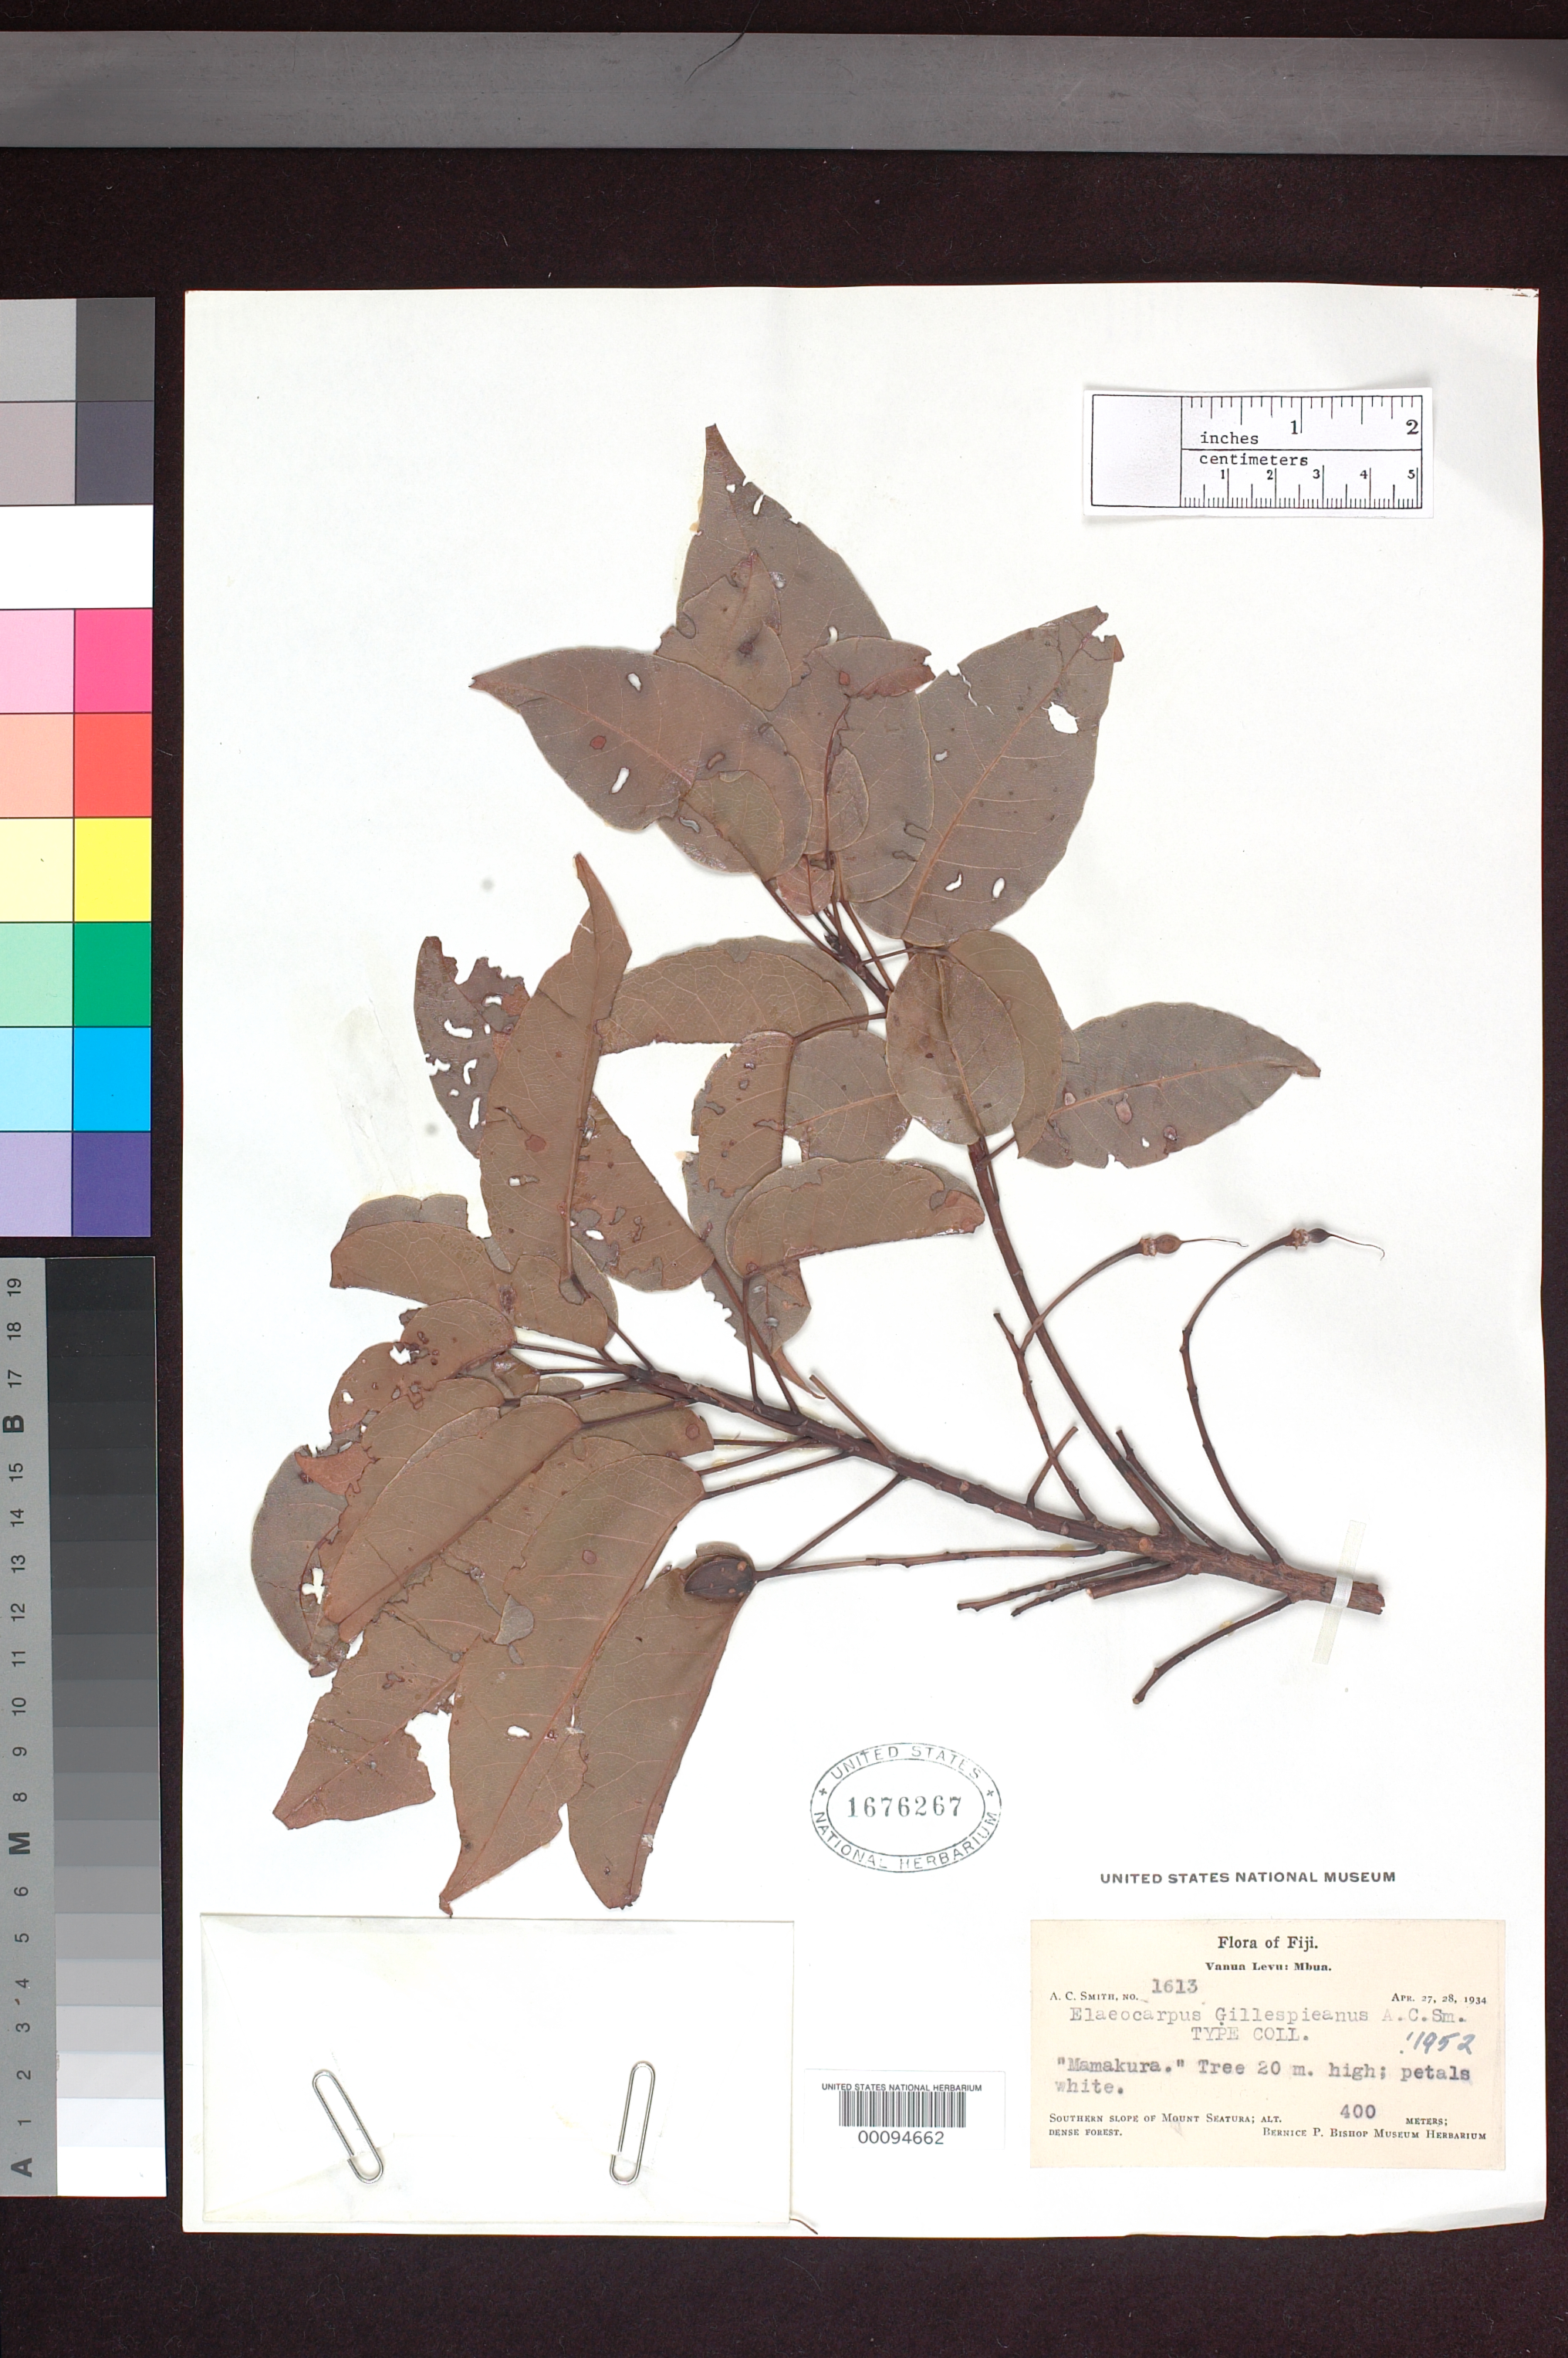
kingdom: Plantae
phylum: Tracheophyta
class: Magnoliopsida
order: Oxalidales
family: Elaeocarpaceae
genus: Elaeocarpus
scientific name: Elaeocarpus gillespieanus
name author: A.C. Sm.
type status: Isotype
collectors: A. C. Smith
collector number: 1613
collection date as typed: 27 Apr 1934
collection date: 1934-04-27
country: Fiji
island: Vanua Levu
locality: Mbua, Mt. Seatura. [Vanua Levu Group]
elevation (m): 400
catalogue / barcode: US 1676267